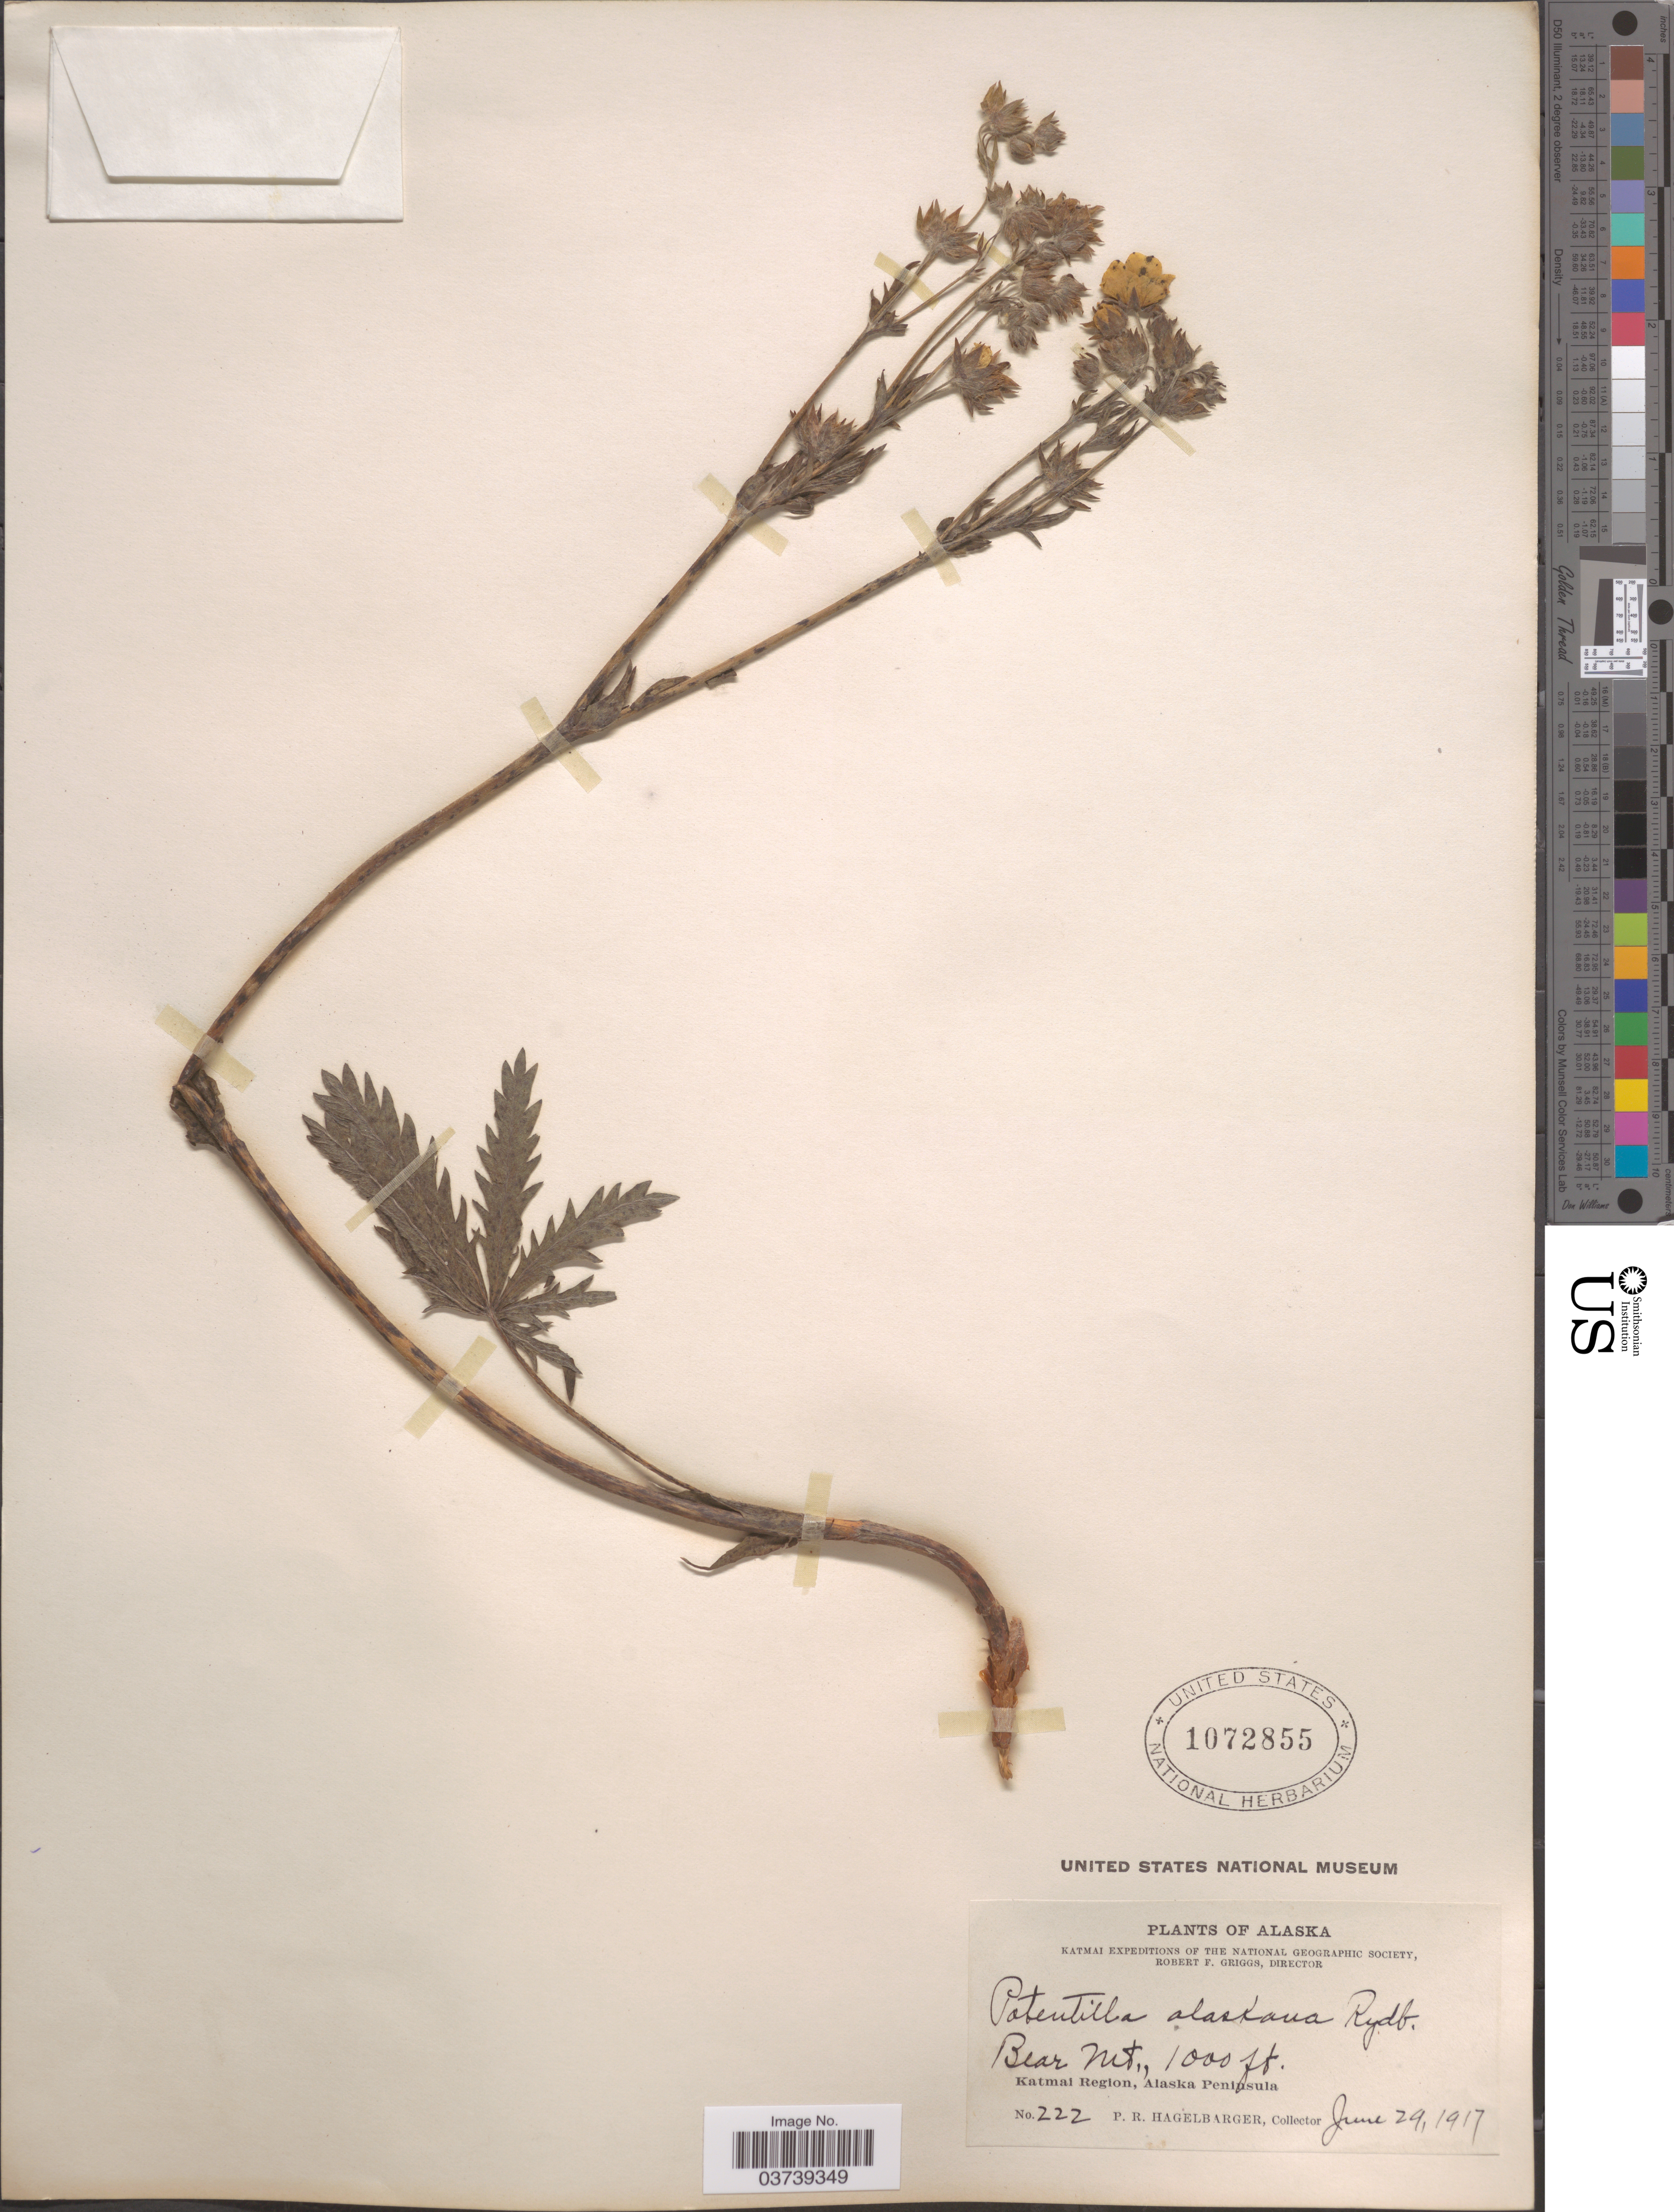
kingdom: Plantae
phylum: Tracheophyta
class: Magnoliopsida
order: Rosales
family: Rosaceae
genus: Potentilla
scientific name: Potentilla alaskana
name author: Rydb.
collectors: P. Hagelbarger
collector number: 222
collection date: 1917-06-29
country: United States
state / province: Alaska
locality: Bear Mt. Katmai Region, Alaska Peninsula.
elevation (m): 305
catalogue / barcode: US 1072855